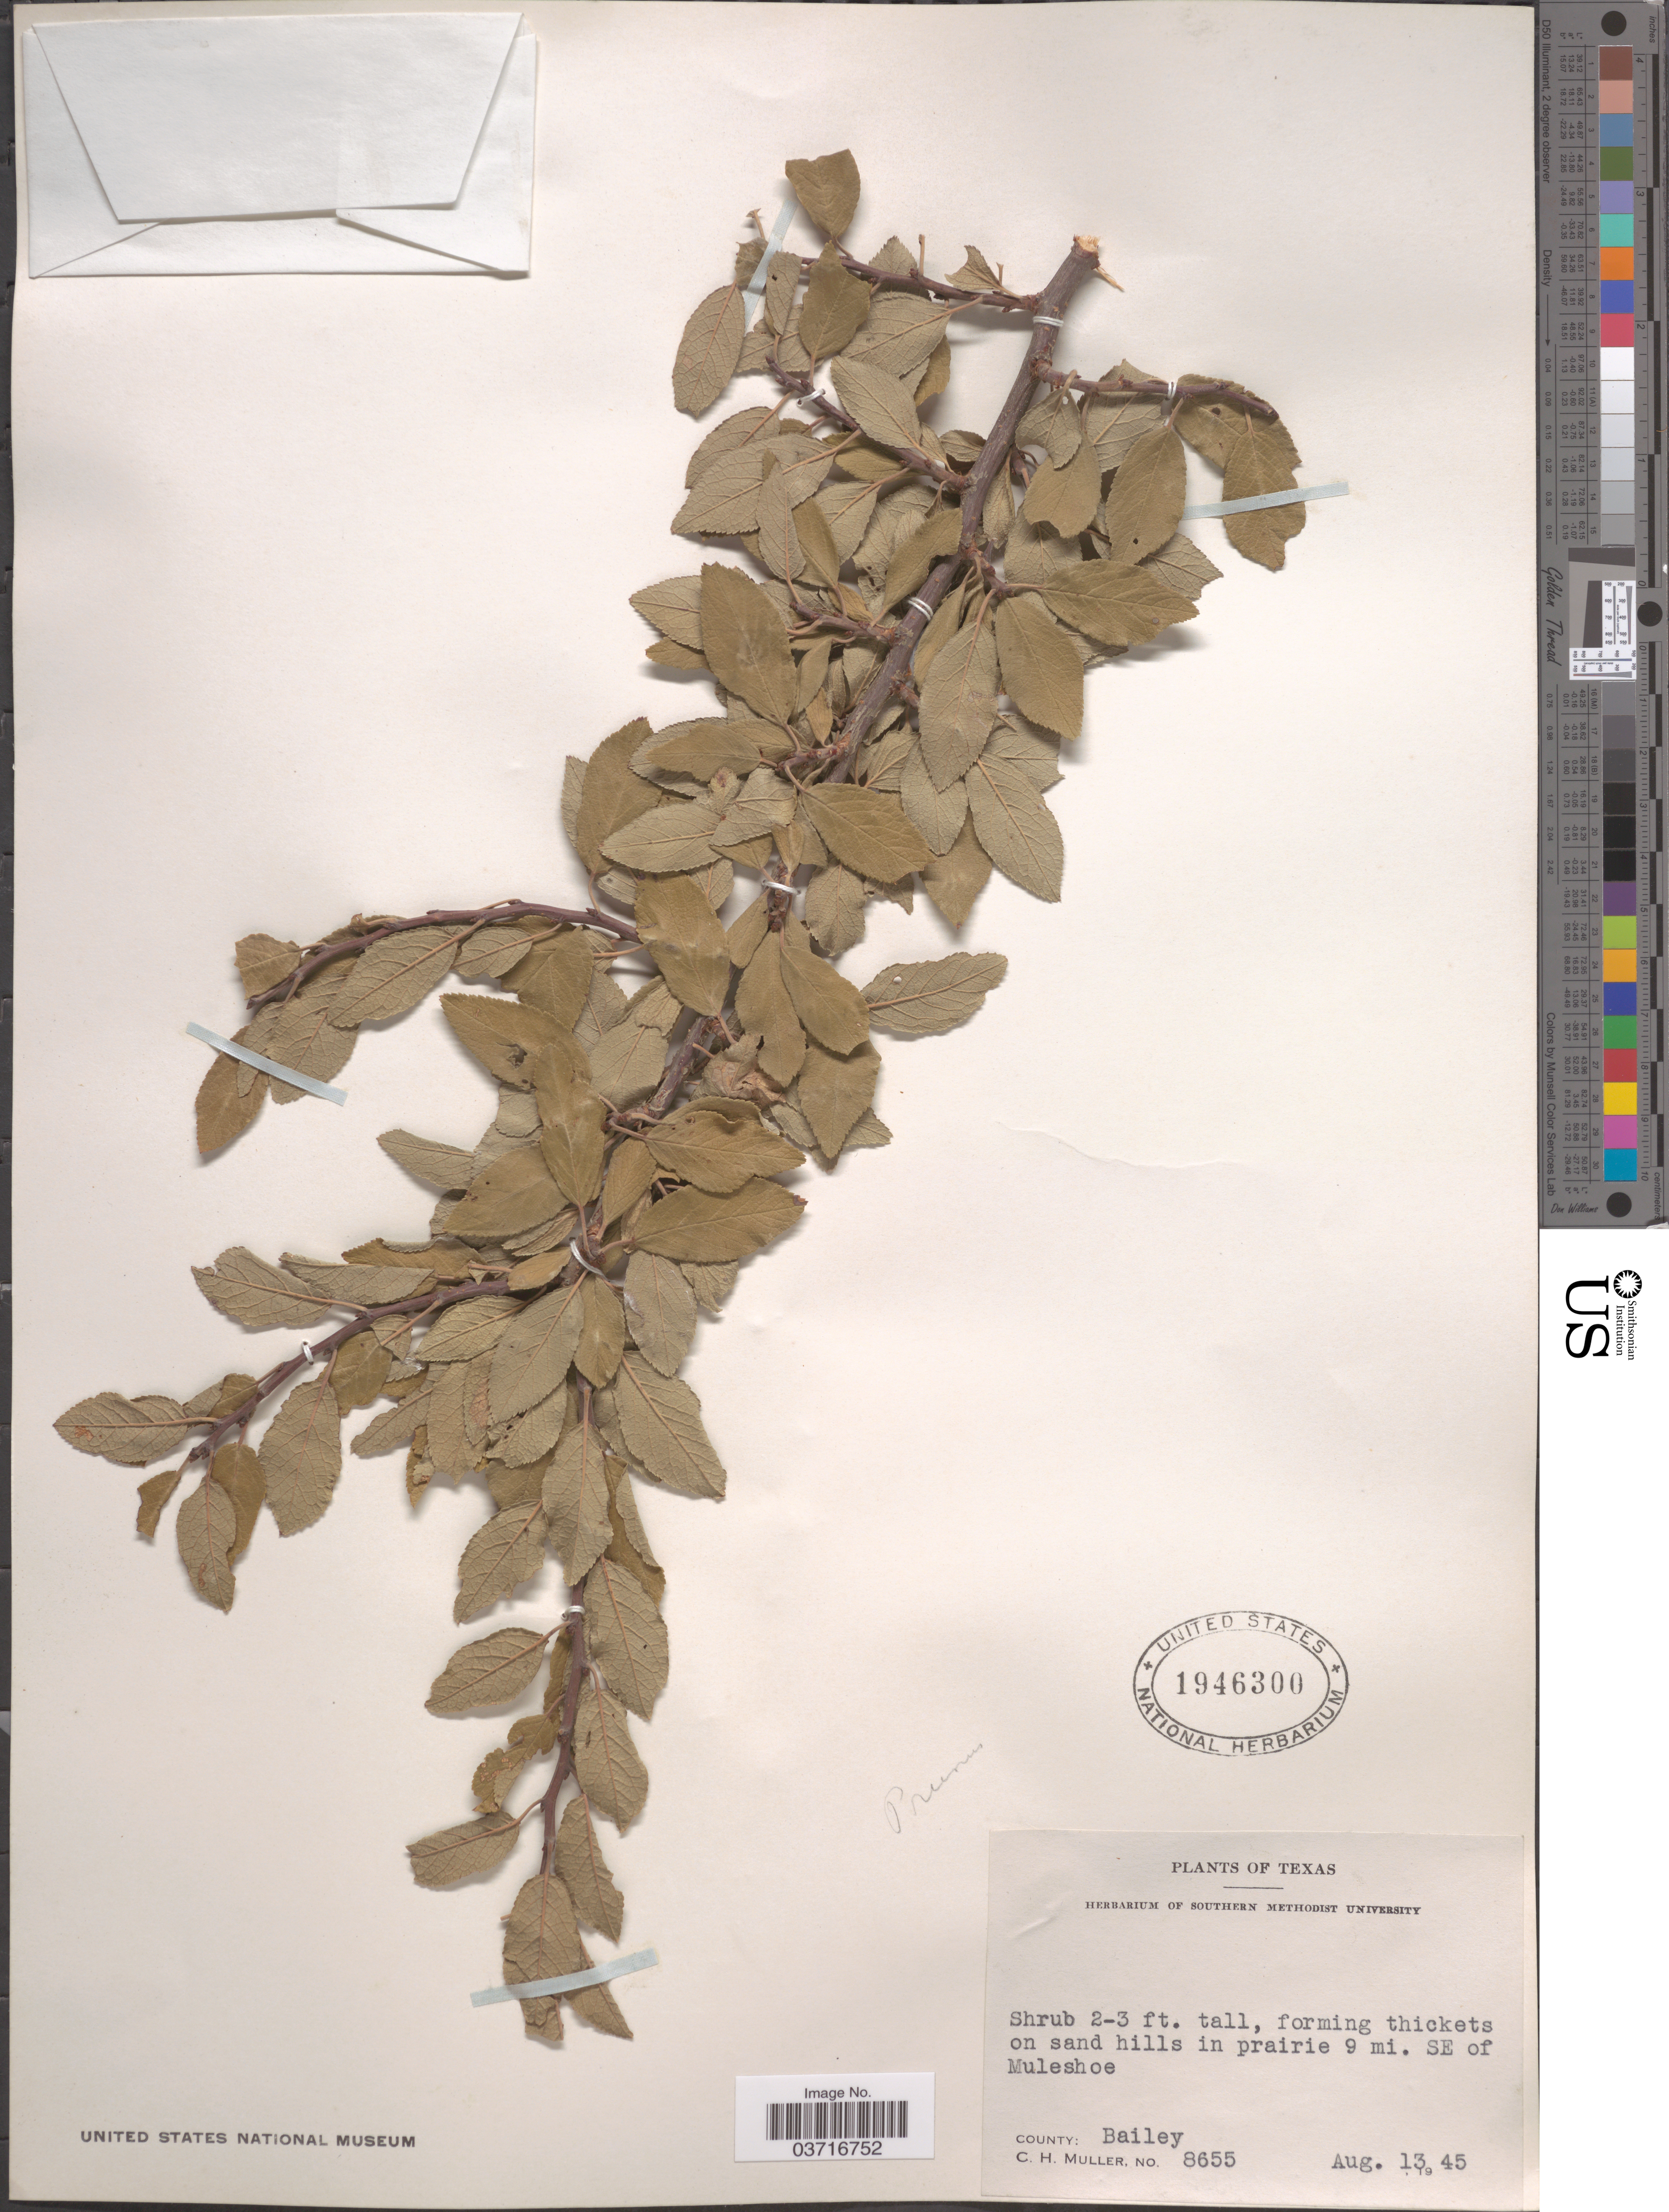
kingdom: Plantae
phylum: Tracheophyta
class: Magnoliopsida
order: Rosales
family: Rosaceae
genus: Prunus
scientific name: Prunus sp.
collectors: C. H. Mueller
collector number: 8655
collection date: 1945-08-13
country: United States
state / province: Texas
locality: Forming thickets on sand hills in prairie 9 mi. SE of Muleshoe. County: Bailey.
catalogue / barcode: US 1946300